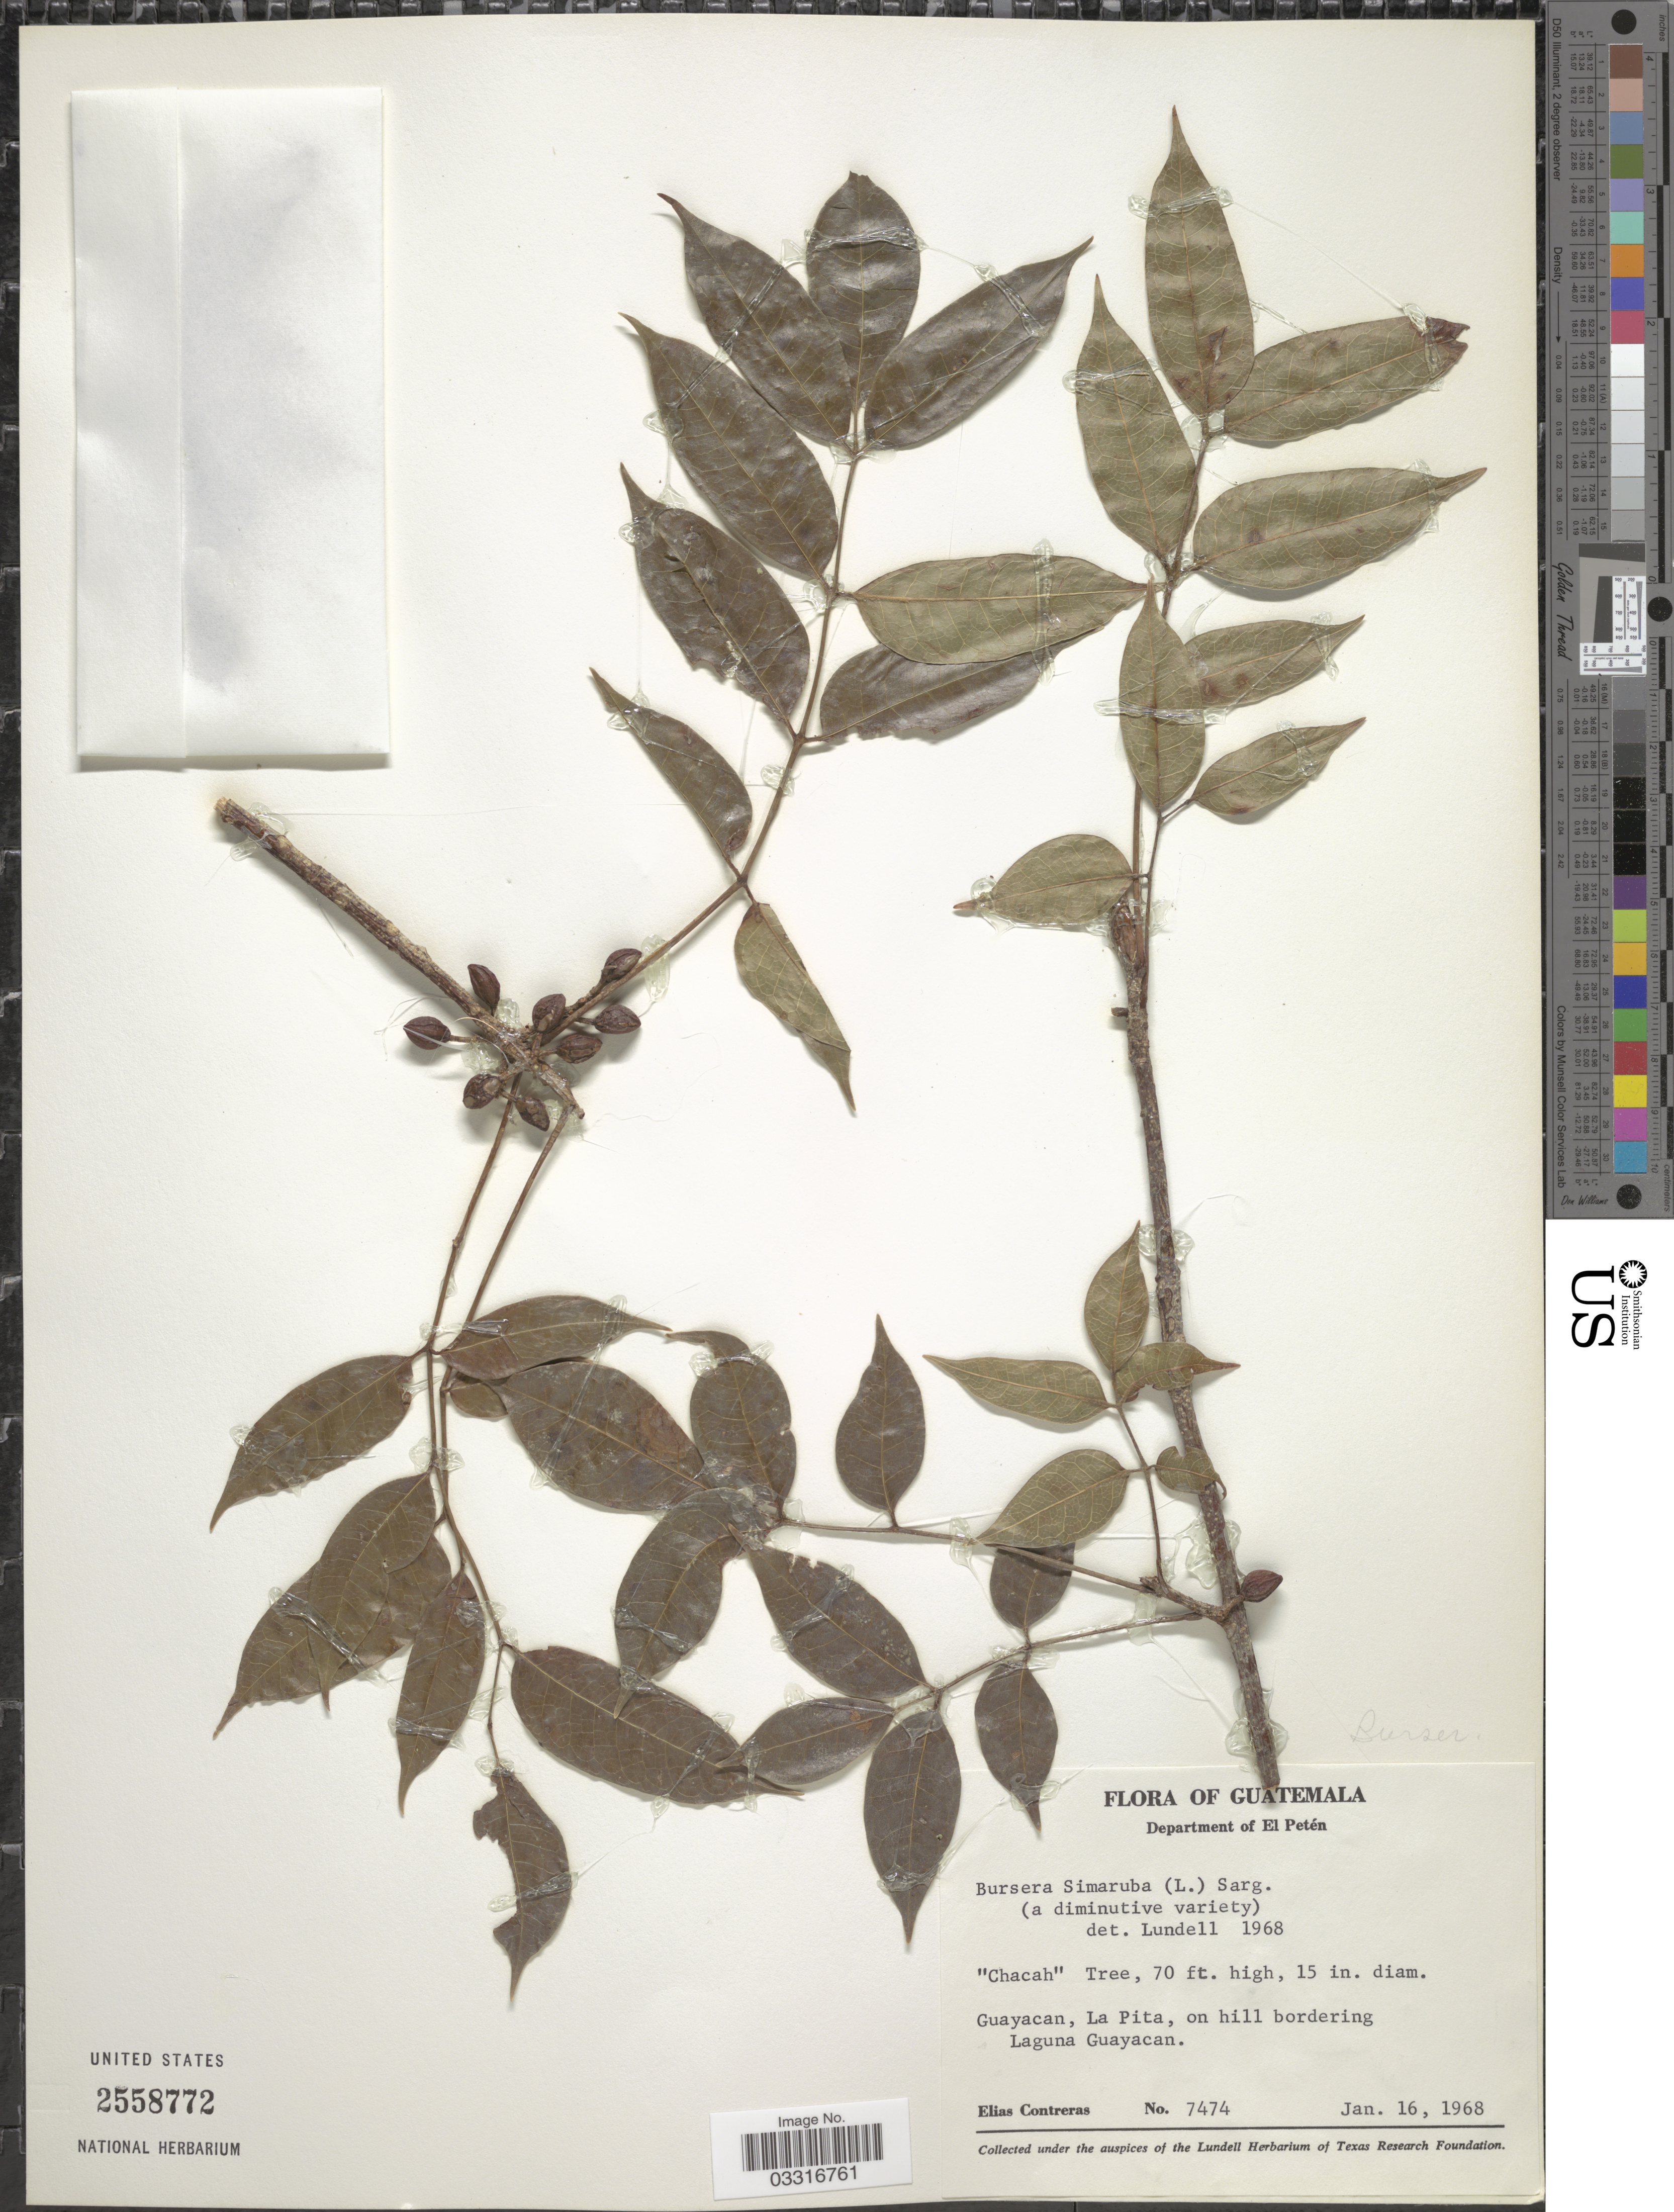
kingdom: Plantae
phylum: Tracheophyta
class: Magnoliopsida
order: Sapindales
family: Burseraceae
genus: Bursera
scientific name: Bursera simaruba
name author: (L.) Sarg.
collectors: E. Contreras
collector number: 7474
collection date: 1968-01-16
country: Guatemala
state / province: El Petén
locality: Department of El Petén, Guayacan, La Pita, on hill bordering Laguna Guayacan.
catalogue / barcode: US 2558772